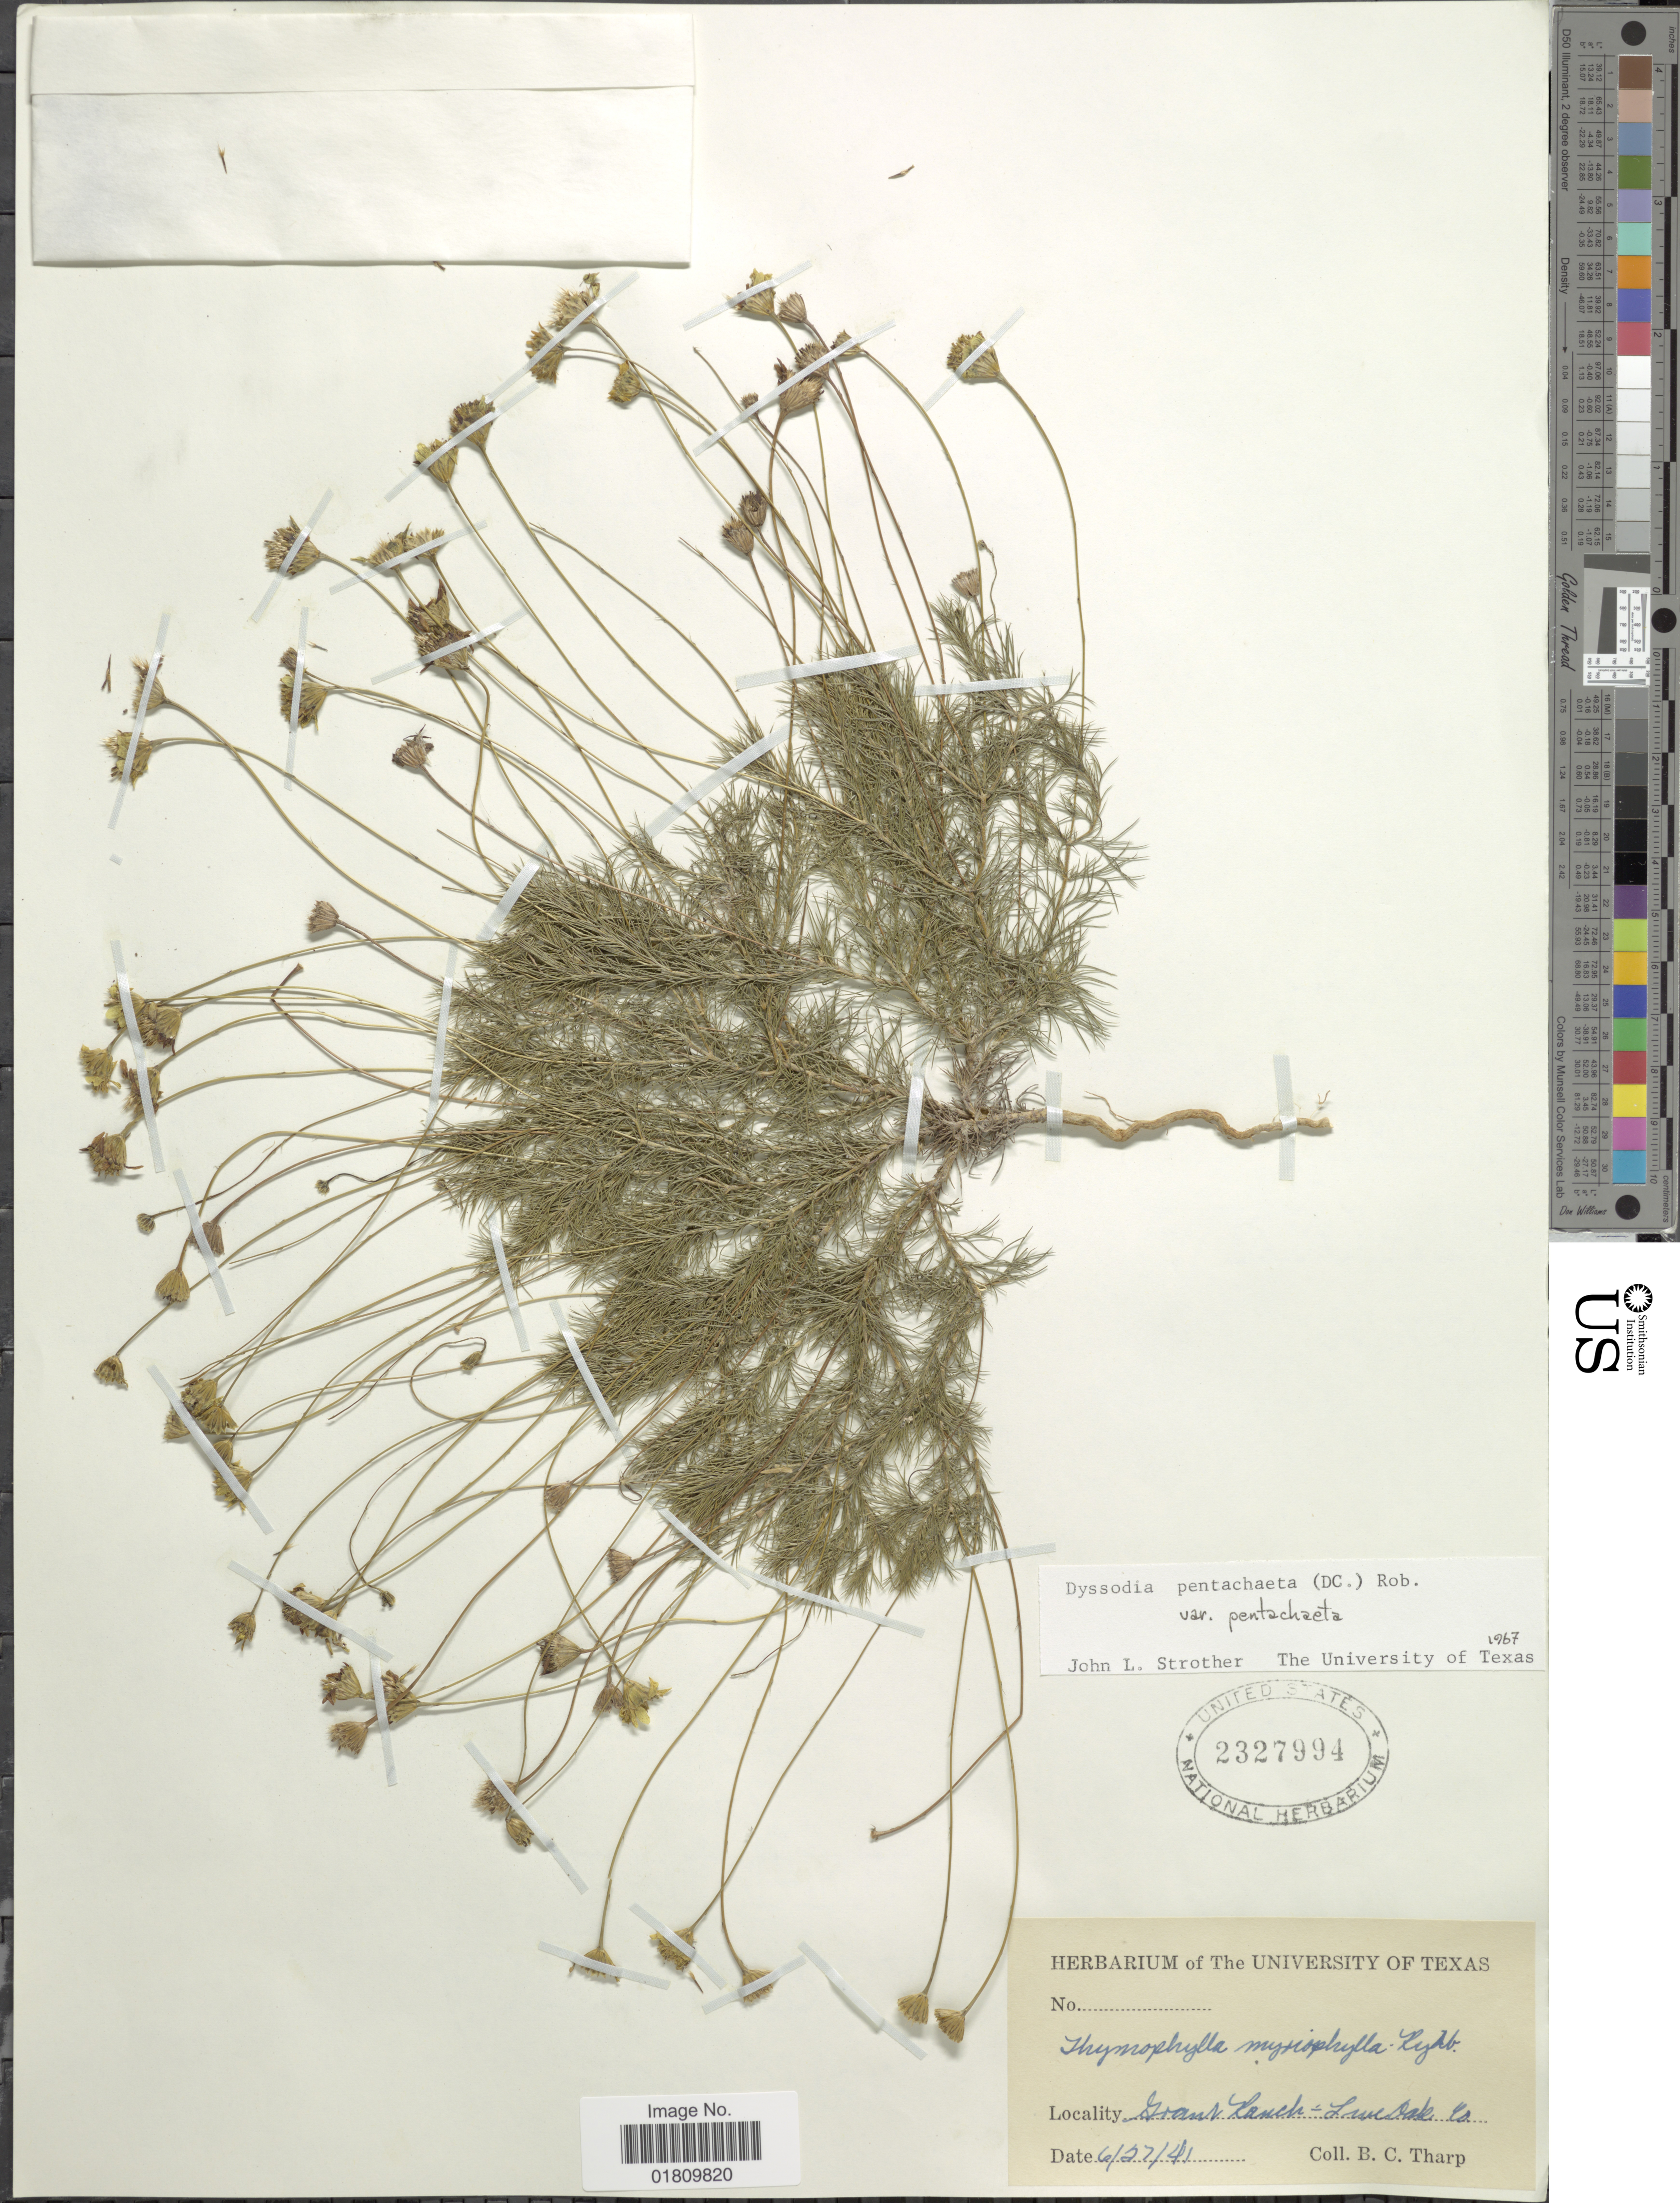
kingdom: Plantae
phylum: Tracheophyta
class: Magnoliopsida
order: Asterales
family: Asteraceae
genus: Thymophylla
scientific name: Thymophylla pentachaeta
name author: (DC.) Small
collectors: B. C. Tharp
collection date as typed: Transcribed d/m/y: 27/6/41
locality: Grant ranch- Luwe Oak Co. [interpreted]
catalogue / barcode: US 2327994